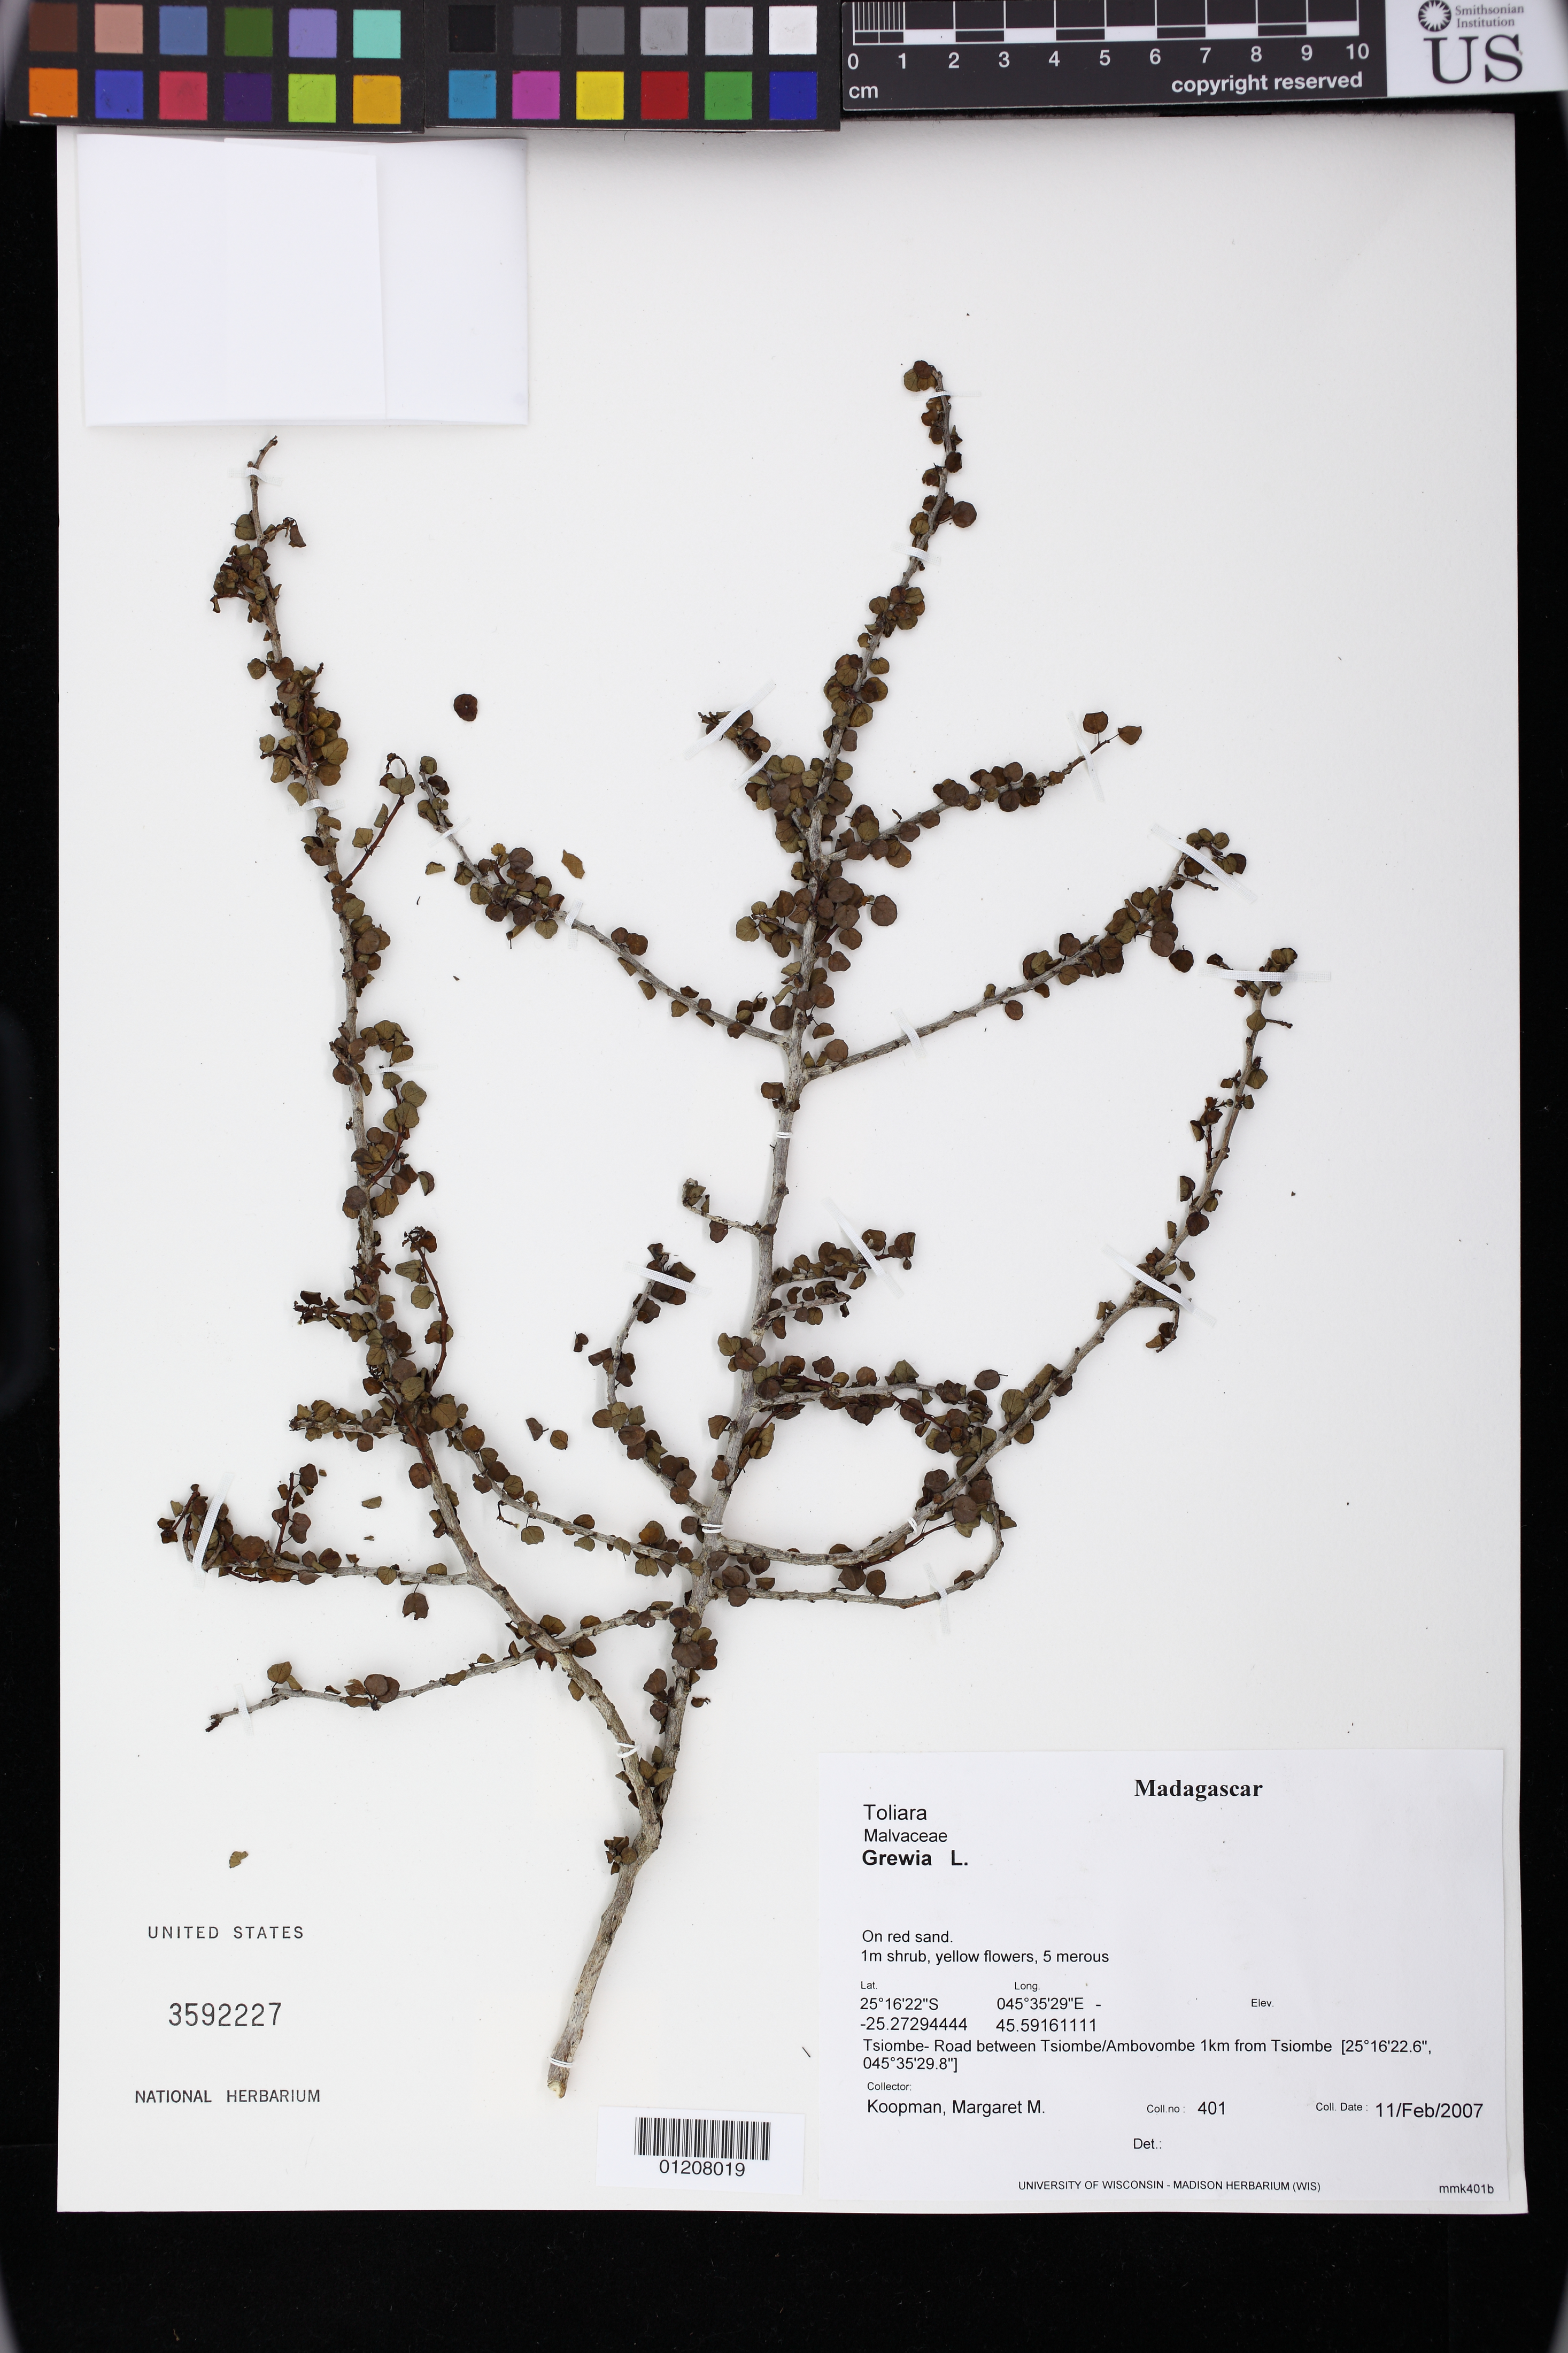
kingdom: Plantae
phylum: Tracheophyta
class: Magnoliopsida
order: Malvales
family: Malvaceae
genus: Grewia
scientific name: Grewia calvata var. arbuscula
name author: Capuron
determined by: Jourdain-Fievet, L.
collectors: M. M. Koopman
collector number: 401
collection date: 2007-02-11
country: Madagascar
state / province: Androy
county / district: Tsiombe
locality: Toliara. On red sand. Tsiombe - Road between Tsiombe/Ambovombe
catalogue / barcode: US 3592227